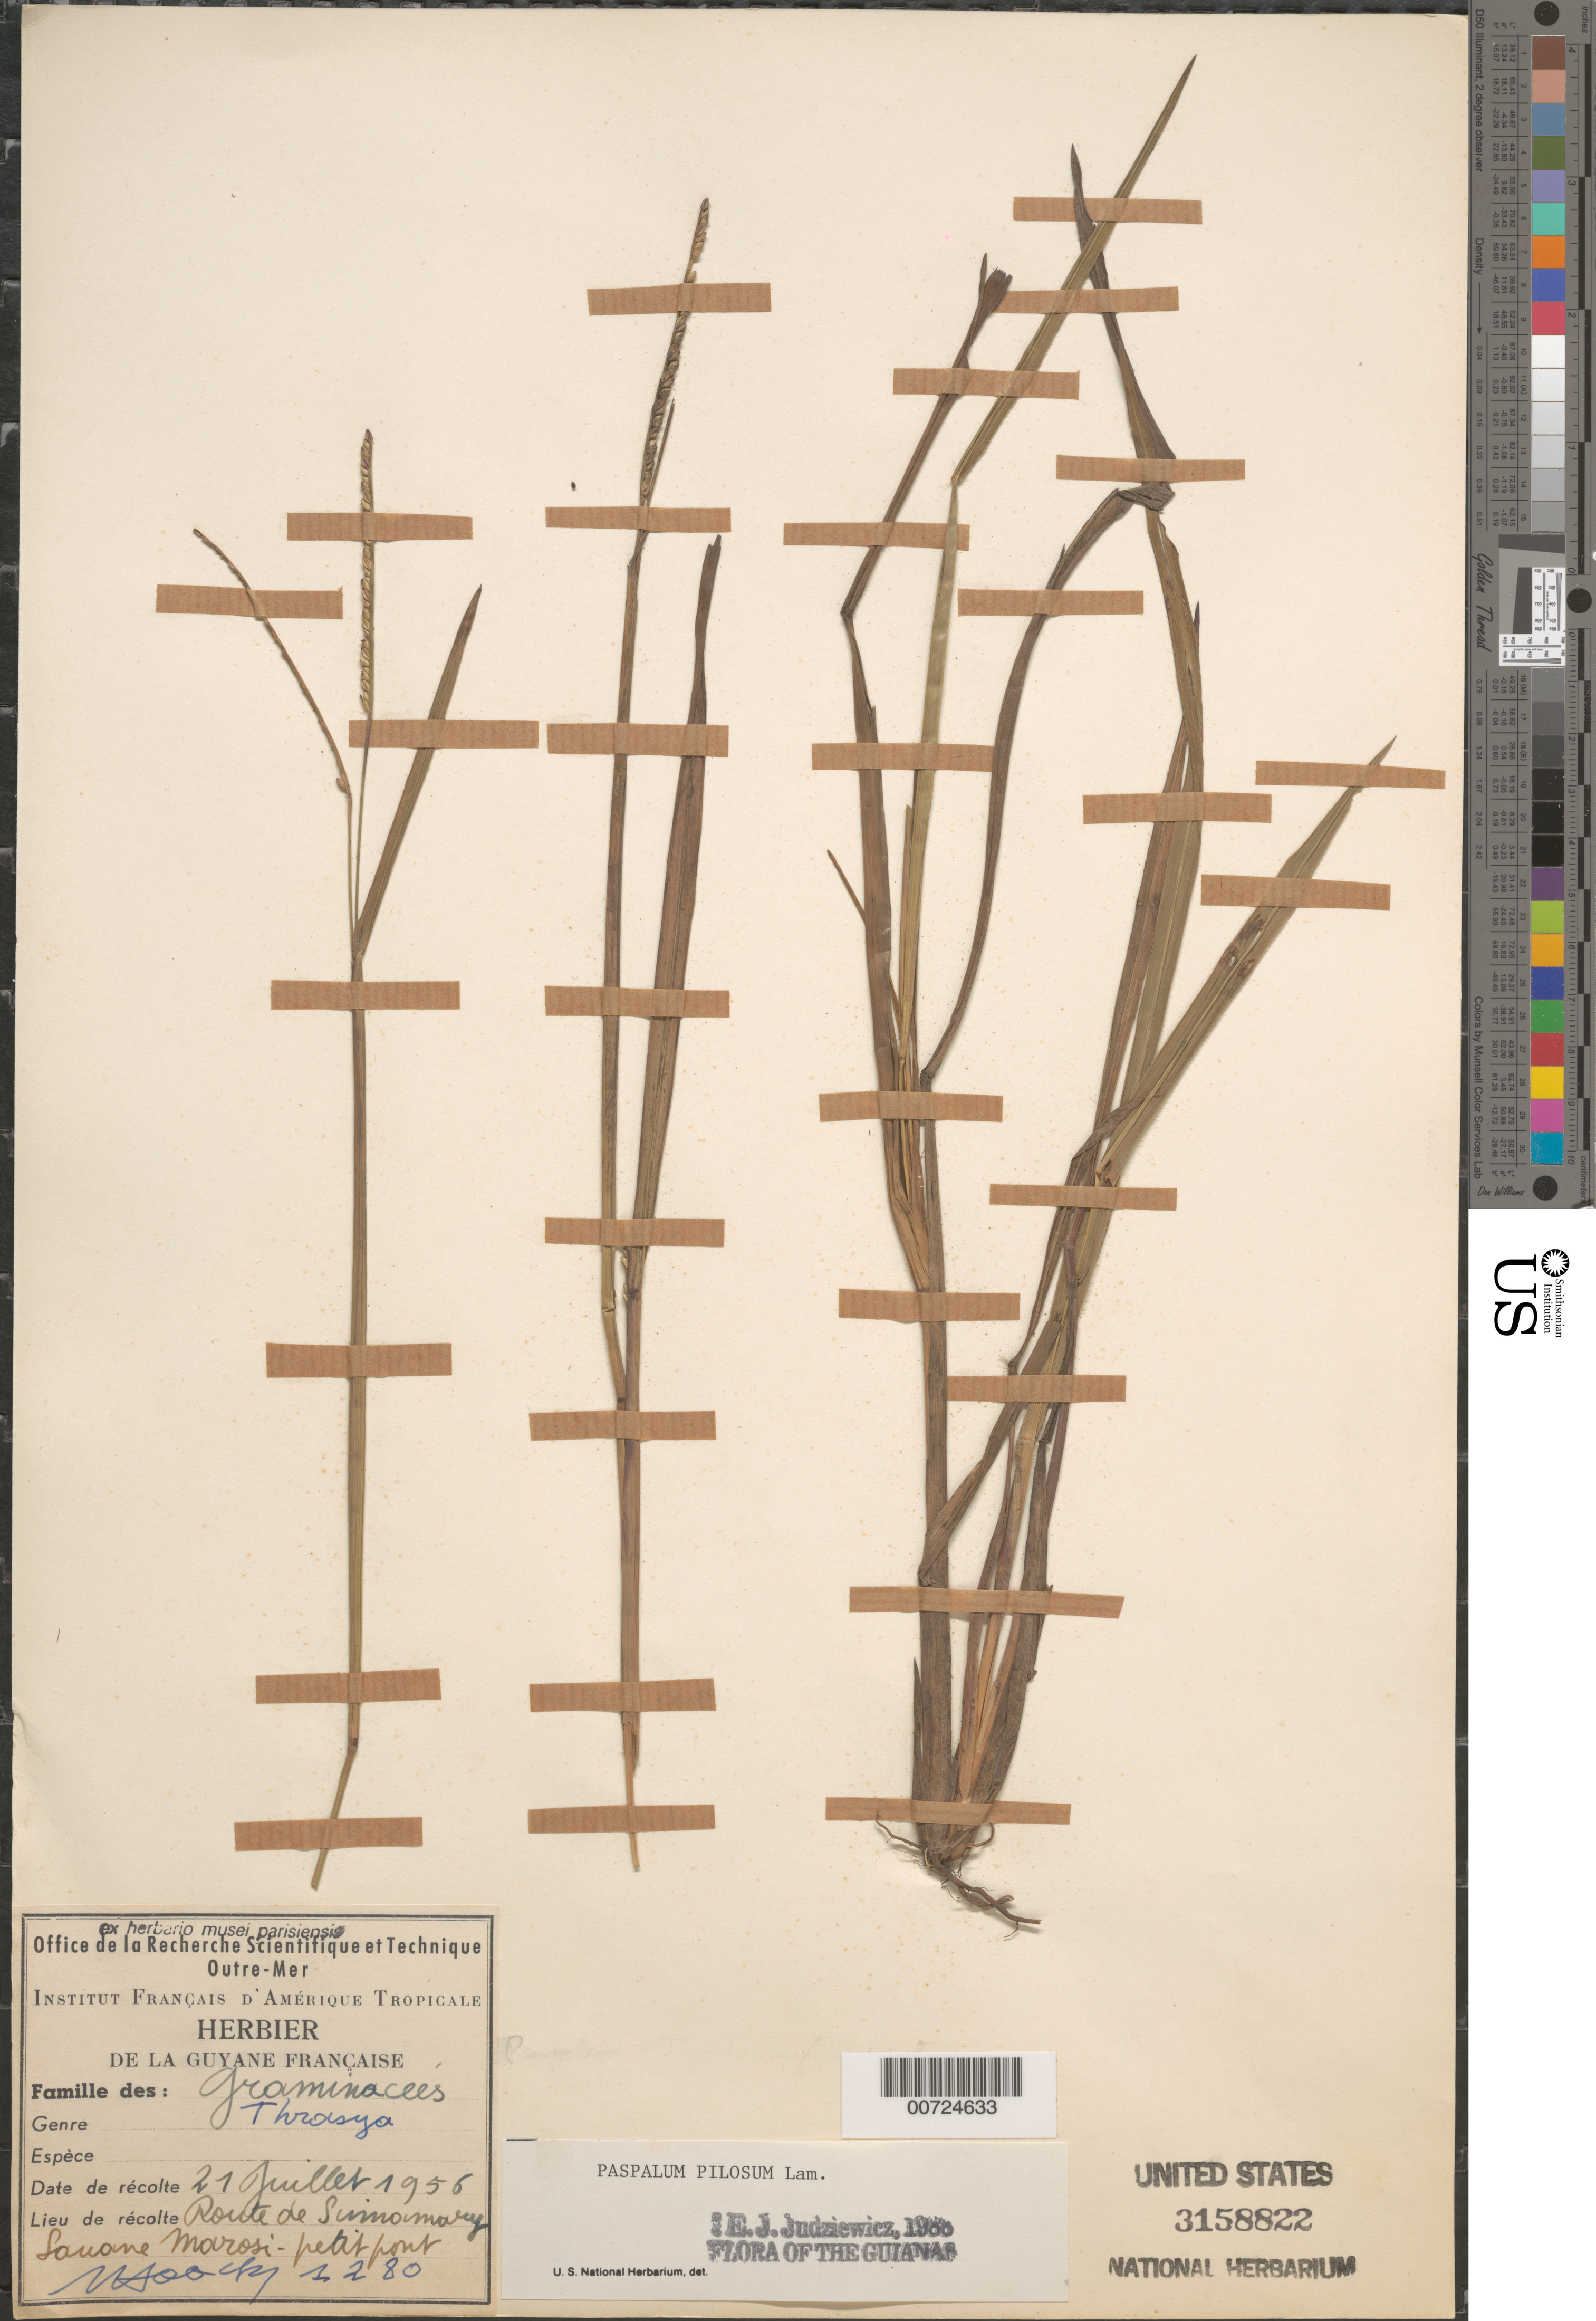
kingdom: Plantae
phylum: Tracheophyta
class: Liliopsida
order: Poales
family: Poaceae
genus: Paspalum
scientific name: Paspalum pilosum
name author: Lam.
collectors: J. Hoock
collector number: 1280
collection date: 1956-07-21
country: French Guiana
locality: Guyane Française. Route de [illegible text]. Savane Marosi - petit pont.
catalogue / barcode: US 3158822